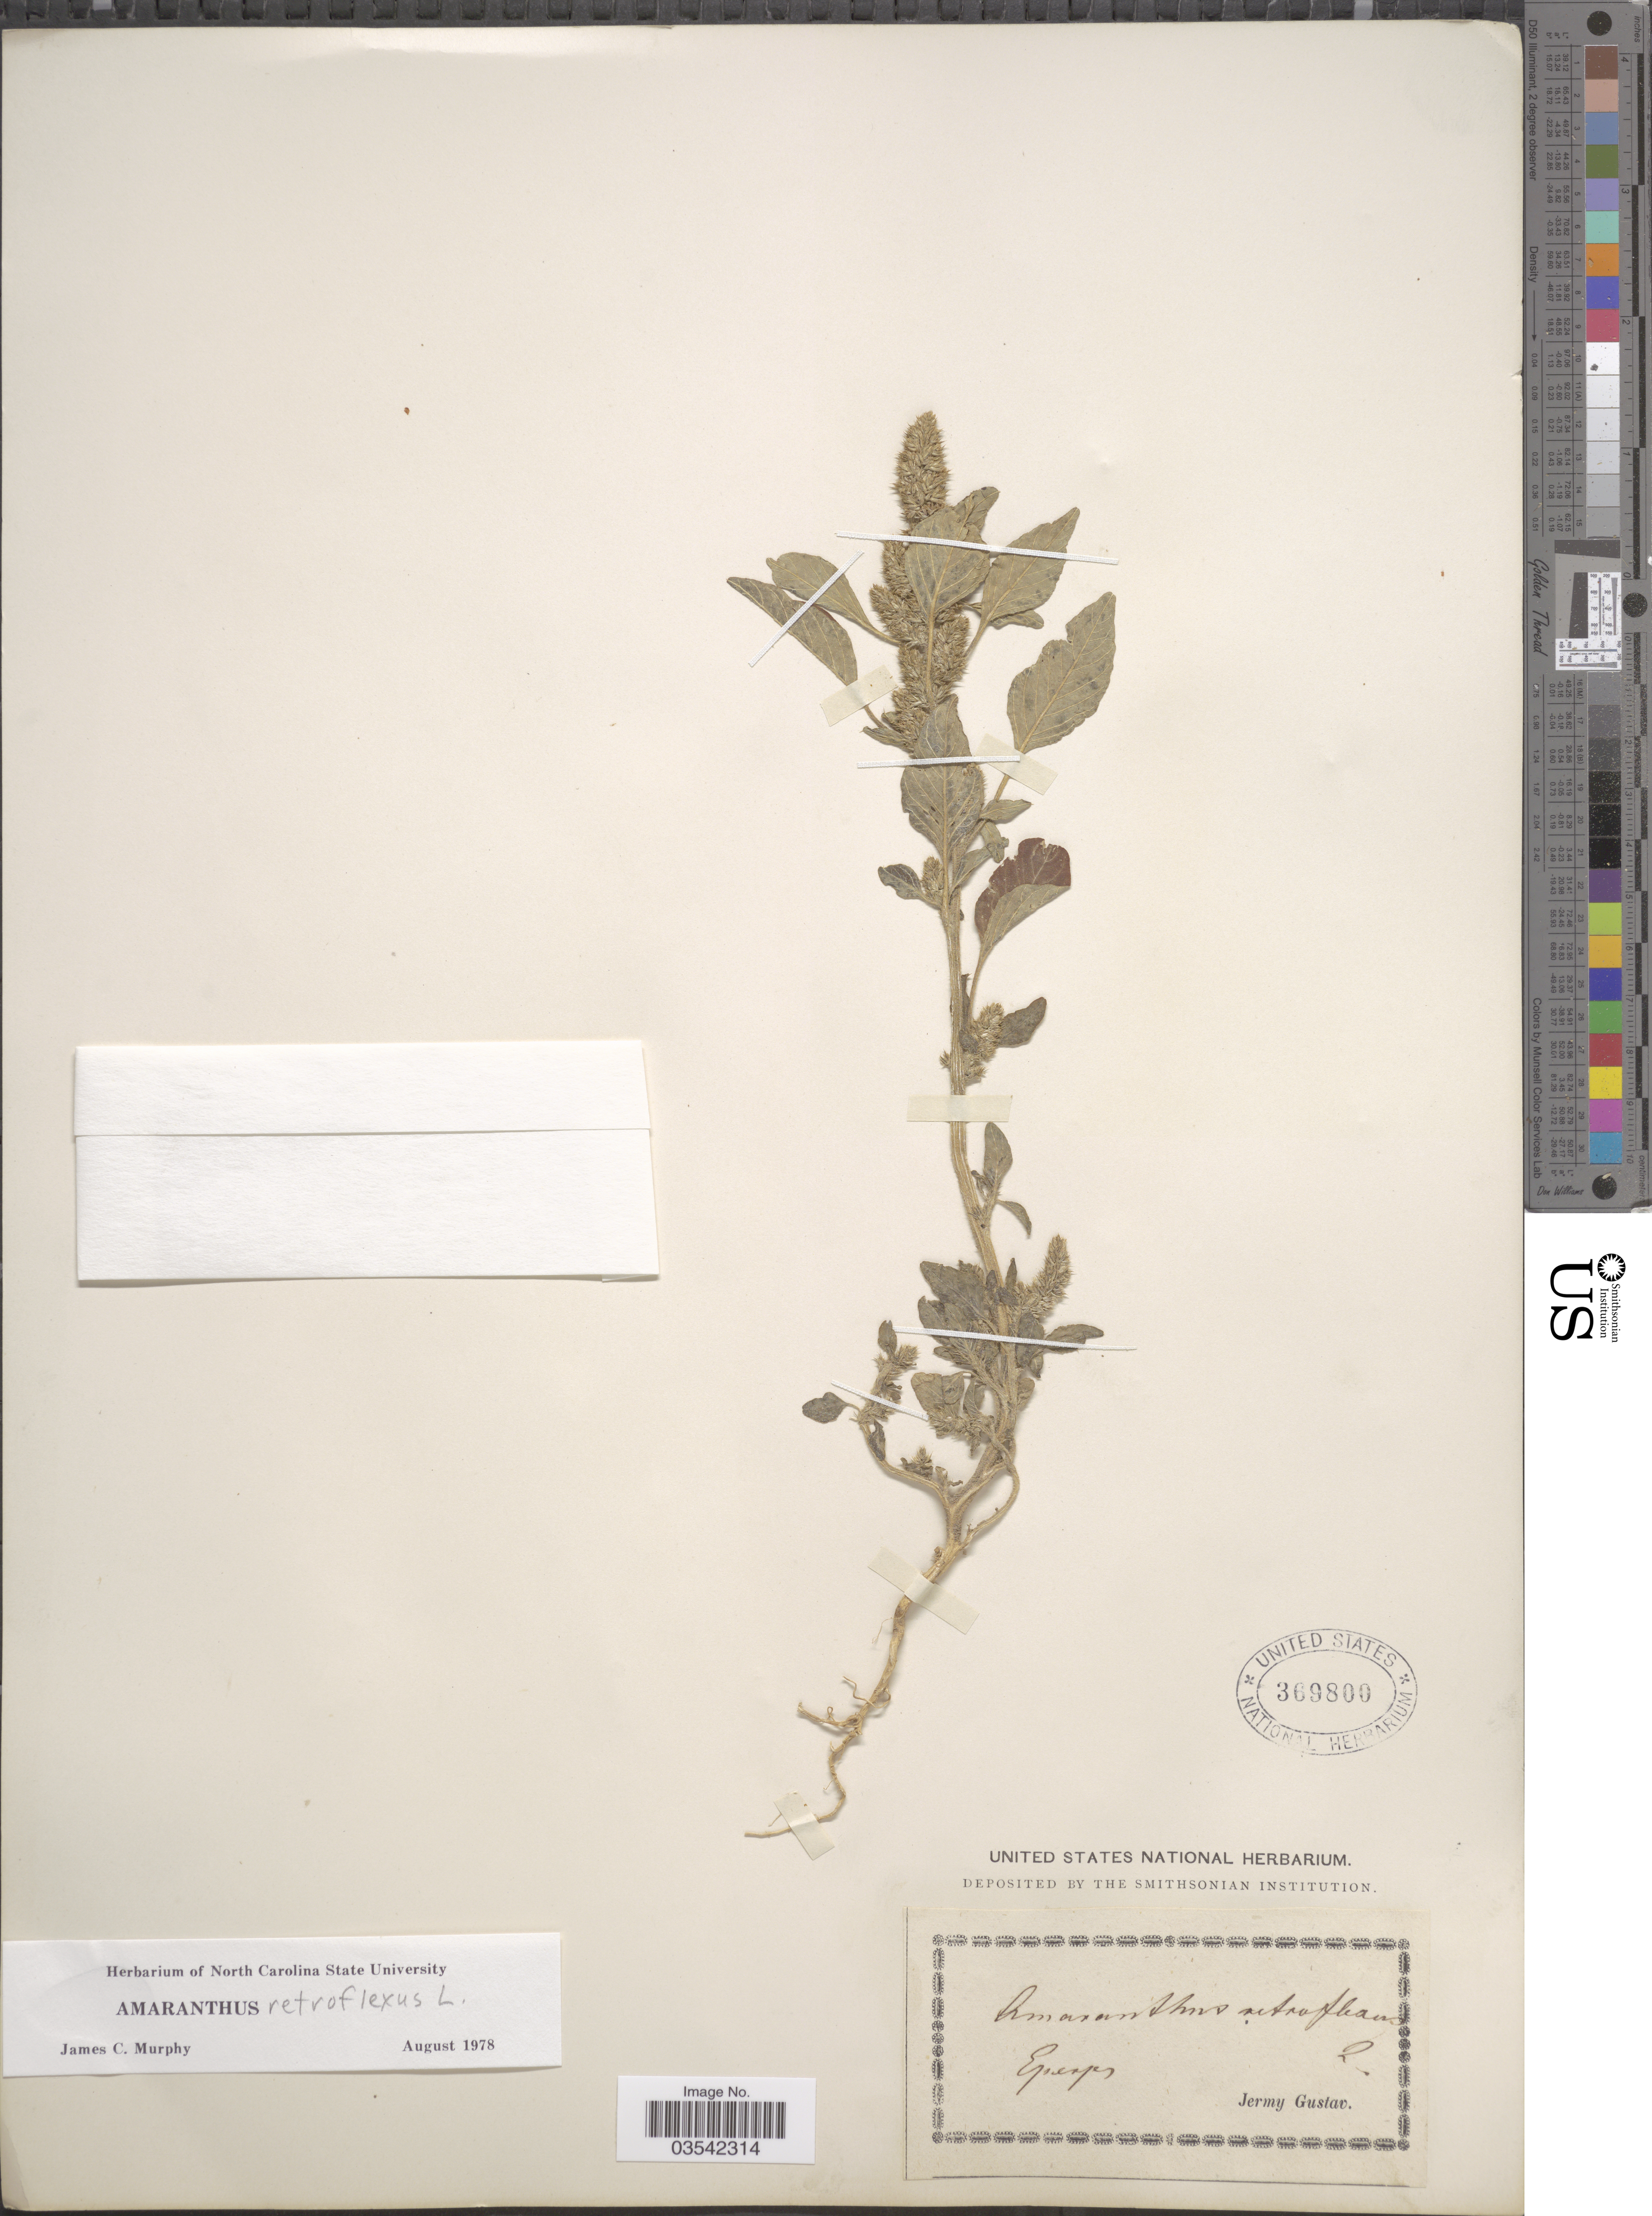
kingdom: Plantae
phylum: Tracheophyta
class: Magnoliopsida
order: Caryophyllales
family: Amaranthaceae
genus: Amaranthus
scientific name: Amaranthus retroflexus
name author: L.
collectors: J. Gustav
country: United States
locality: Eperjes. [interpreted]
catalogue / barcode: US 369800